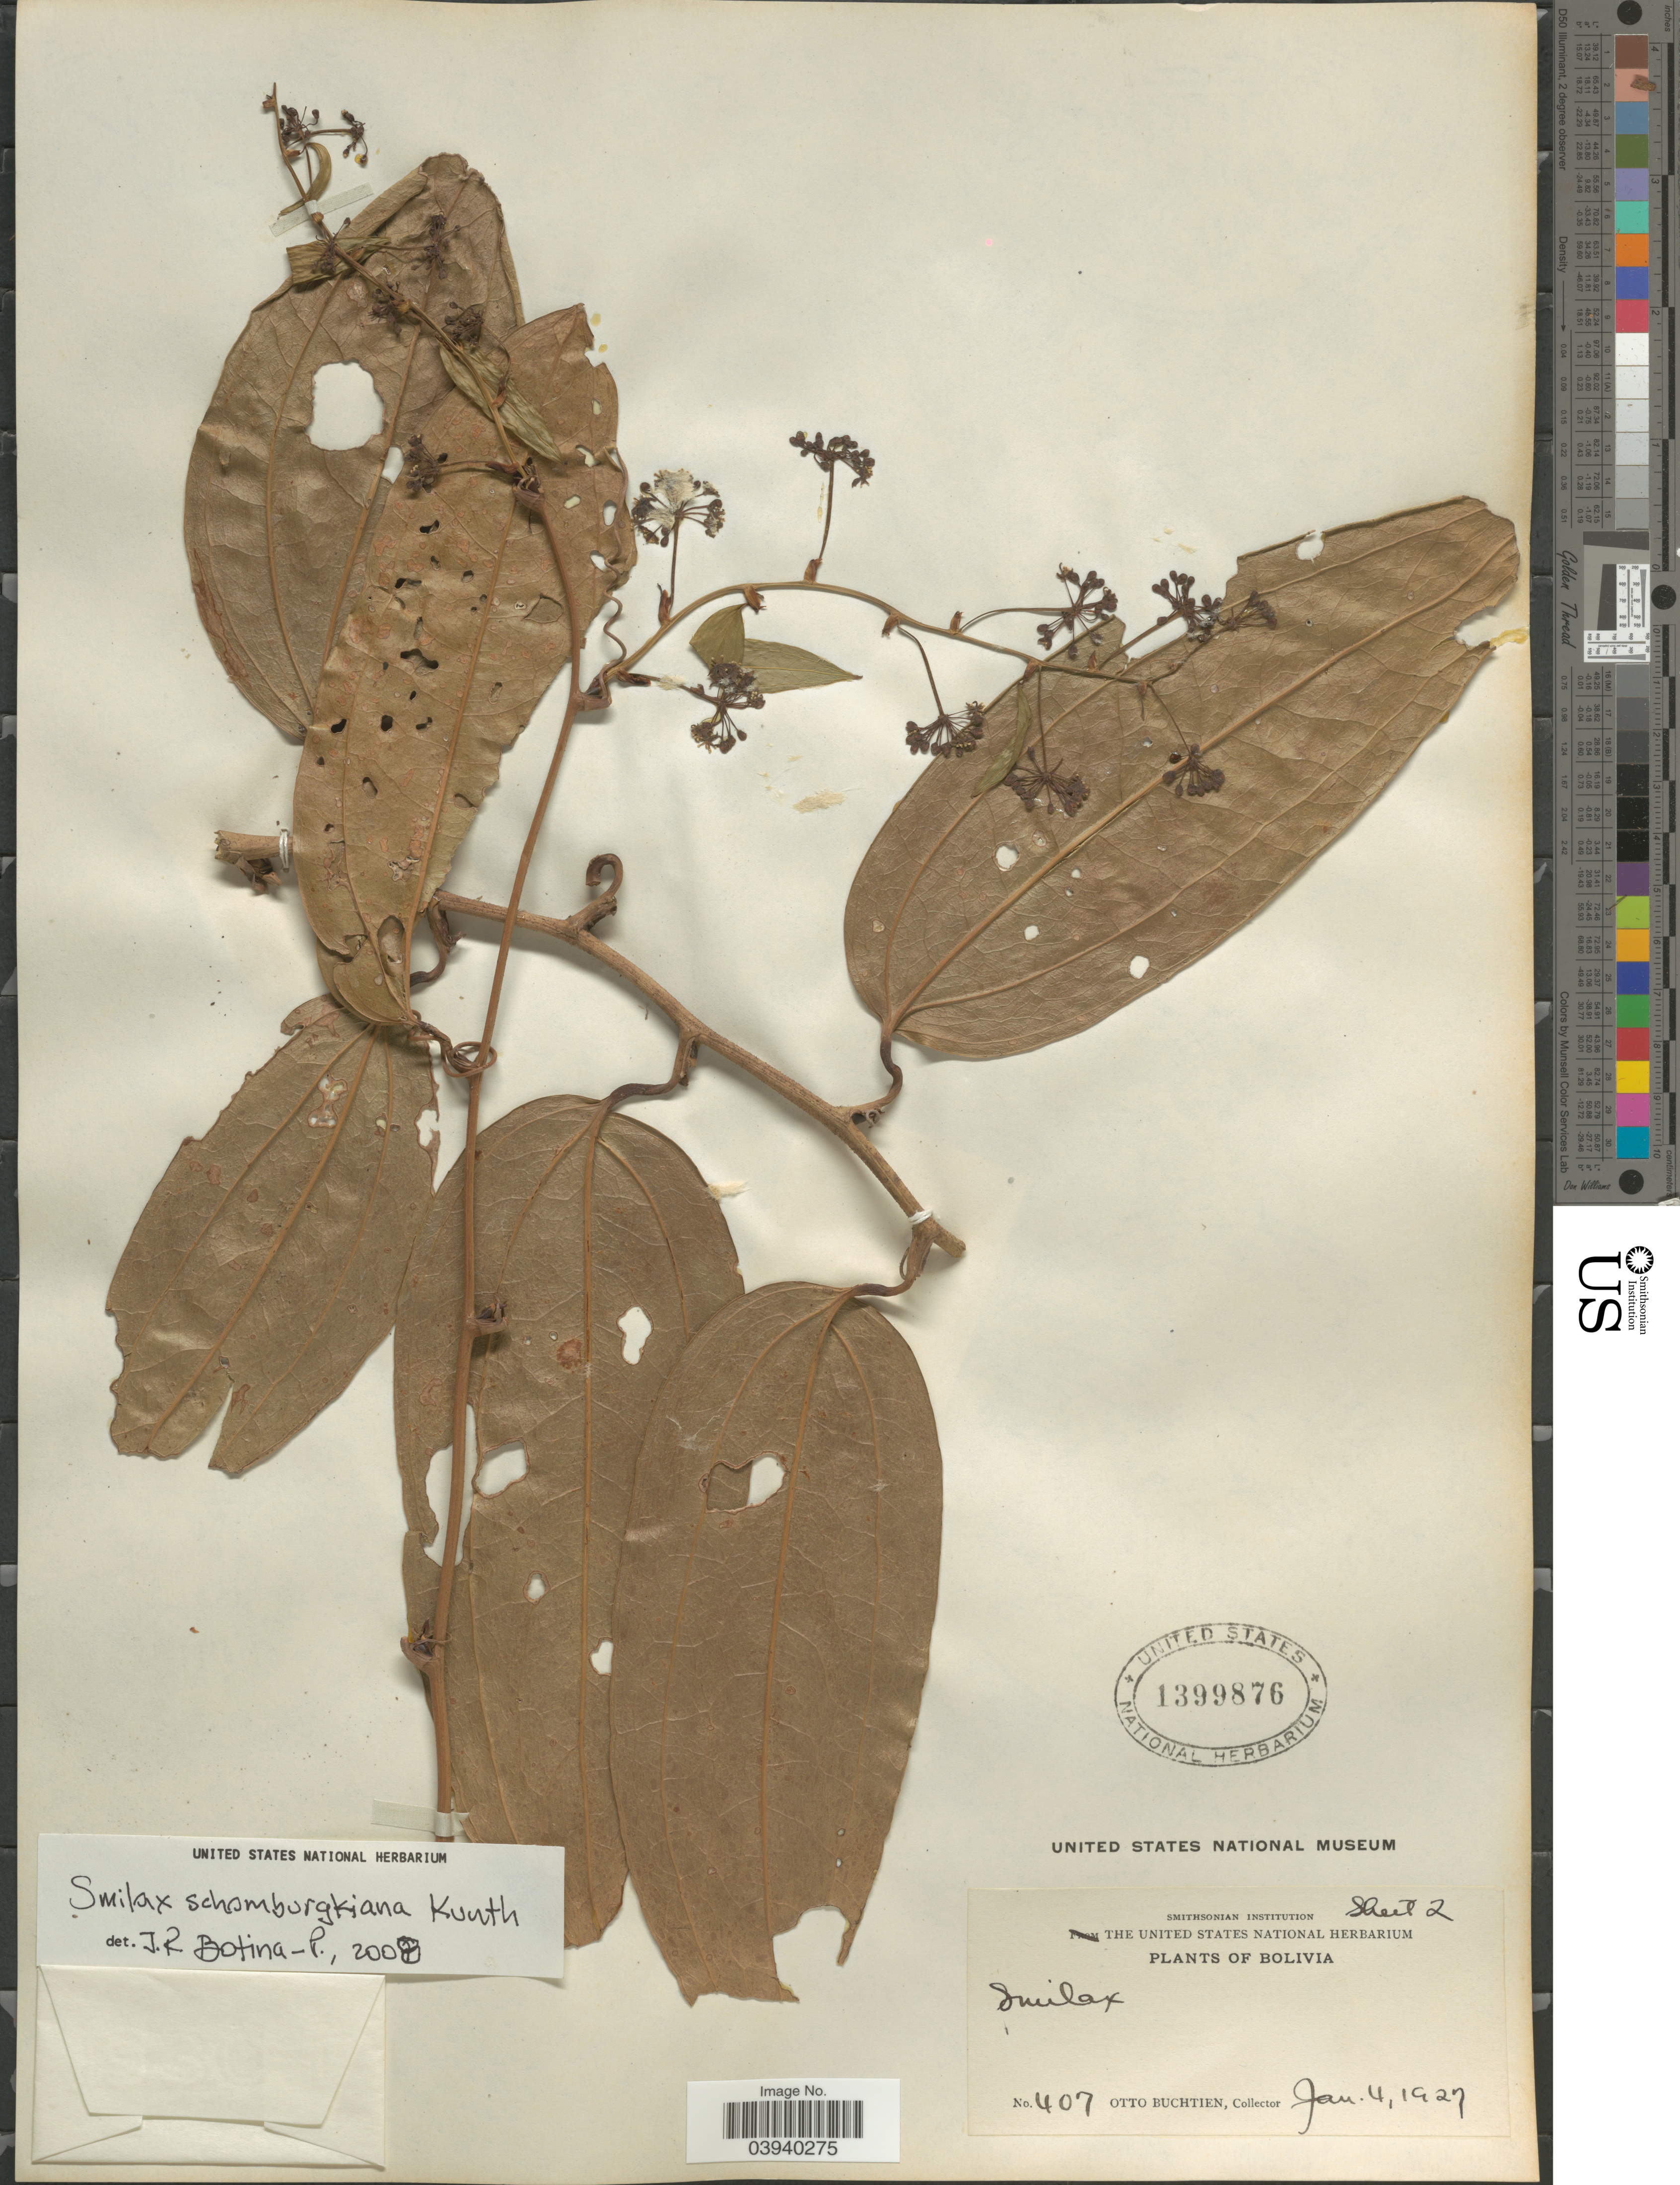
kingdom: Plantae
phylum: Tracheophyta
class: Liliopsida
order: Liliales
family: Smilacaceae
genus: Smilax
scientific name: Smilax schomburgkiana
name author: Kunth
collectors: O. Buchtien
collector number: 407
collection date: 1927-01-04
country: Bolivia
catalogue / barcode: US 1399876